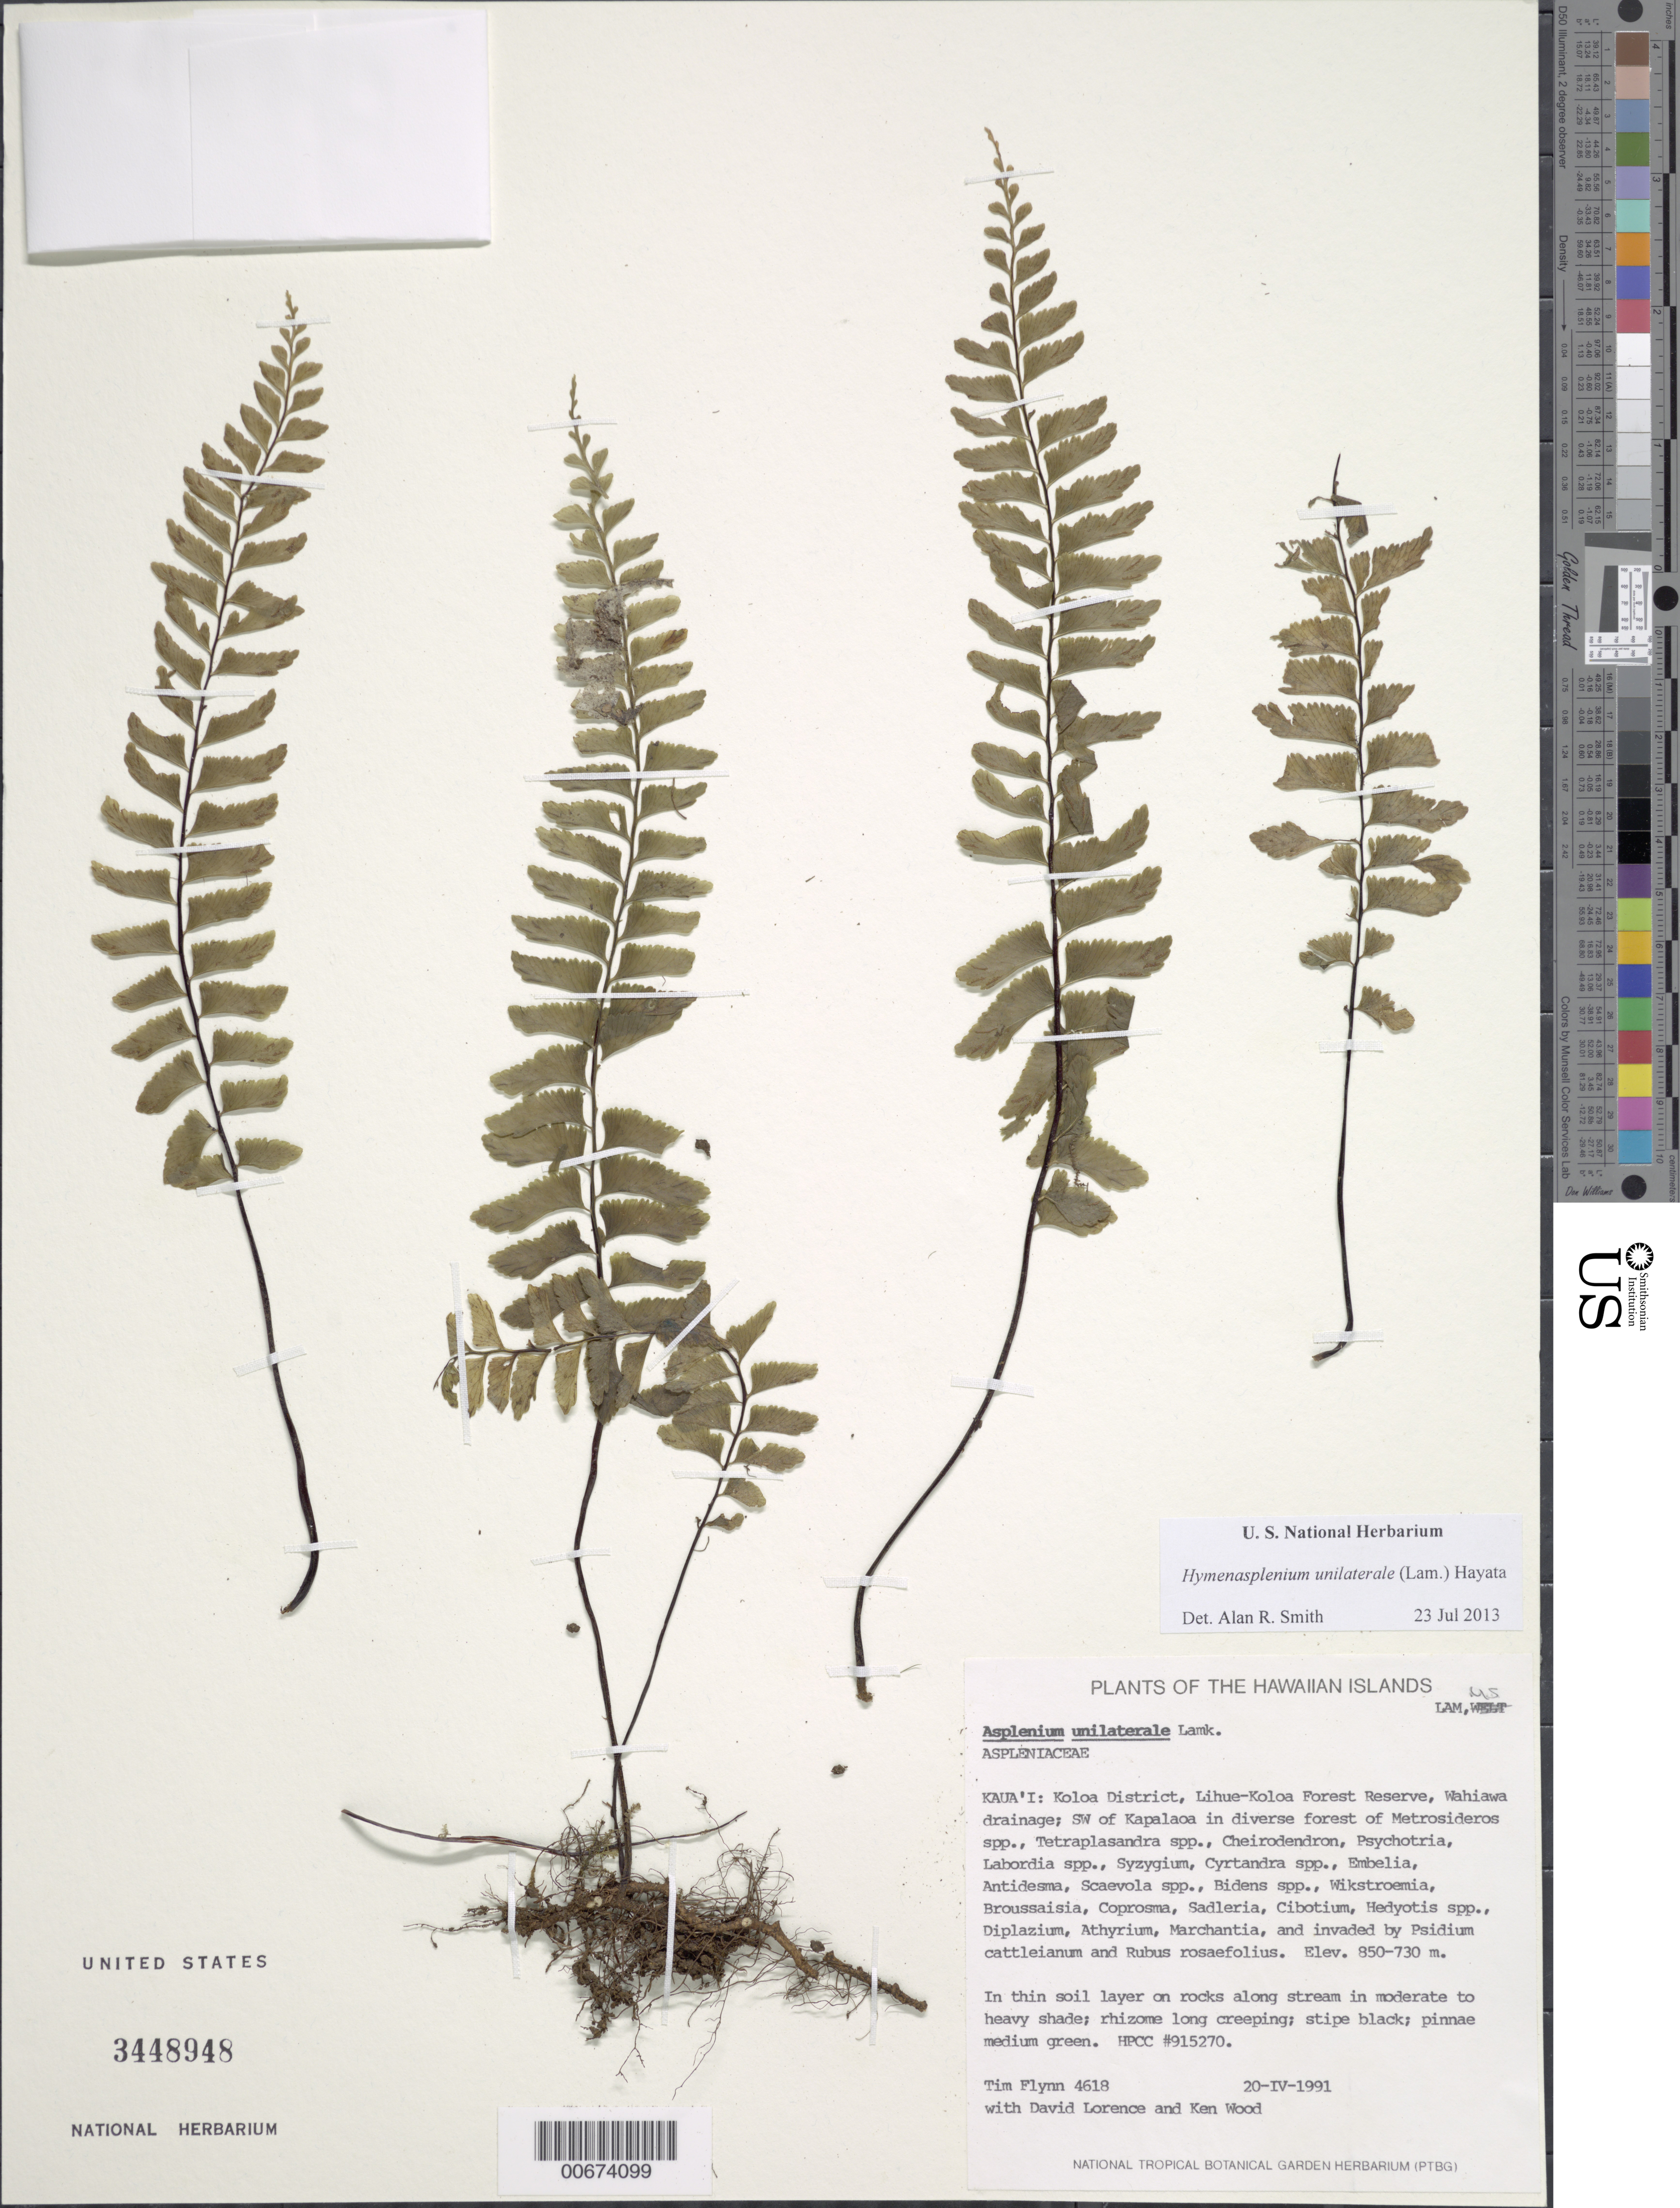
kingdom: Plantae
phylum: Tracheophyta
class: Polypodiopsida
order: Polypodiales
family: Aspleniaceae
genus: Hymenasplenium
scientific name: Hymenasplenium unilaterale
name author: (Lam.) Hayata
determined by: Smith, Alan R., (UC)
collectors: T. W. Flynn, D. Lorence & K. Wood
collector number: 4618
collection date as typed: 20 Apr 1991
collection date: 1991-04-20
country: United States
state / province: Hawaii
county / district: Kauai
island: Kaua'i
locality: Lihue-Koloa Forest Reserve, Wahiawa drainage; SW of Kapalaoa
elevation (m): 730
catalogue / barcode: US 3448948